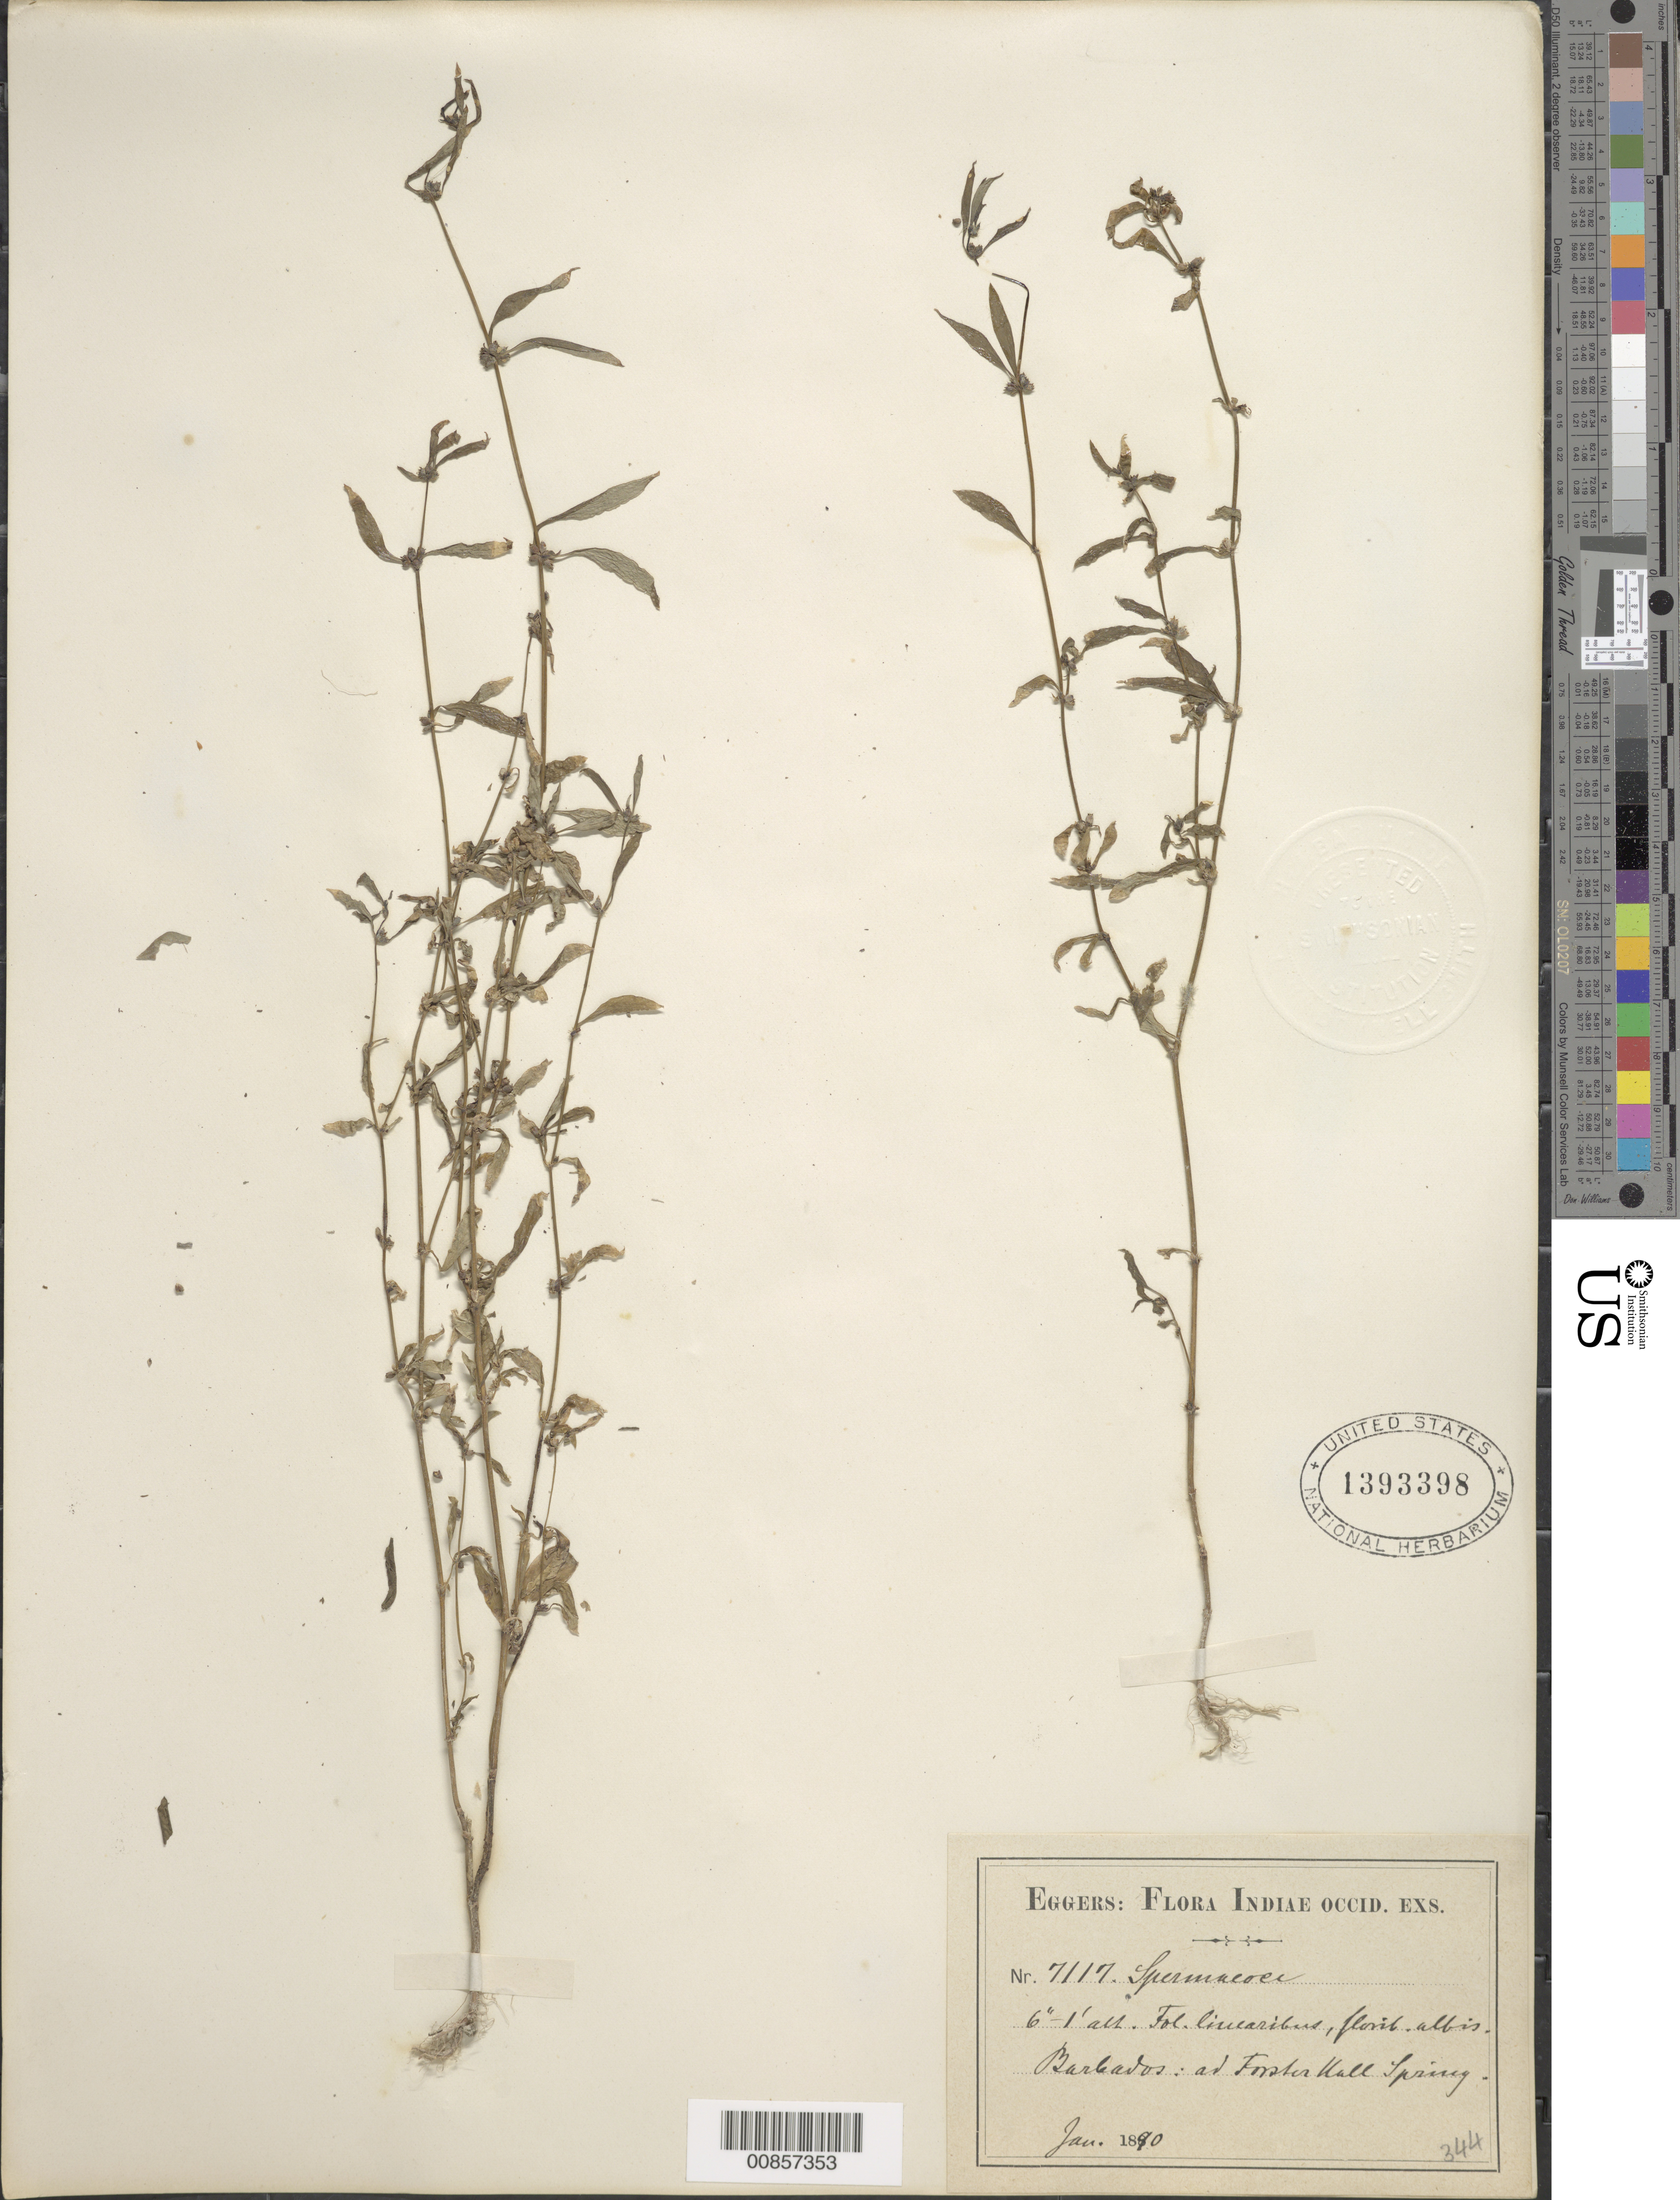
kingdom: Plantae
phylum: Tracheophyta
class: Magnoliopsida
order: Gentianales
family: Rubiaceae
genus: Spermacoce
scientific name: Spermacoce sp.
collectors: H. F. A. von Eggers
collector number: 7117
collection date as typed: Jan 1890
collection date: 1890-01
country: Barbados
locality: Ad Foster Hall Spring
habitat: Near spring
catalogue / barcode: US 1393398